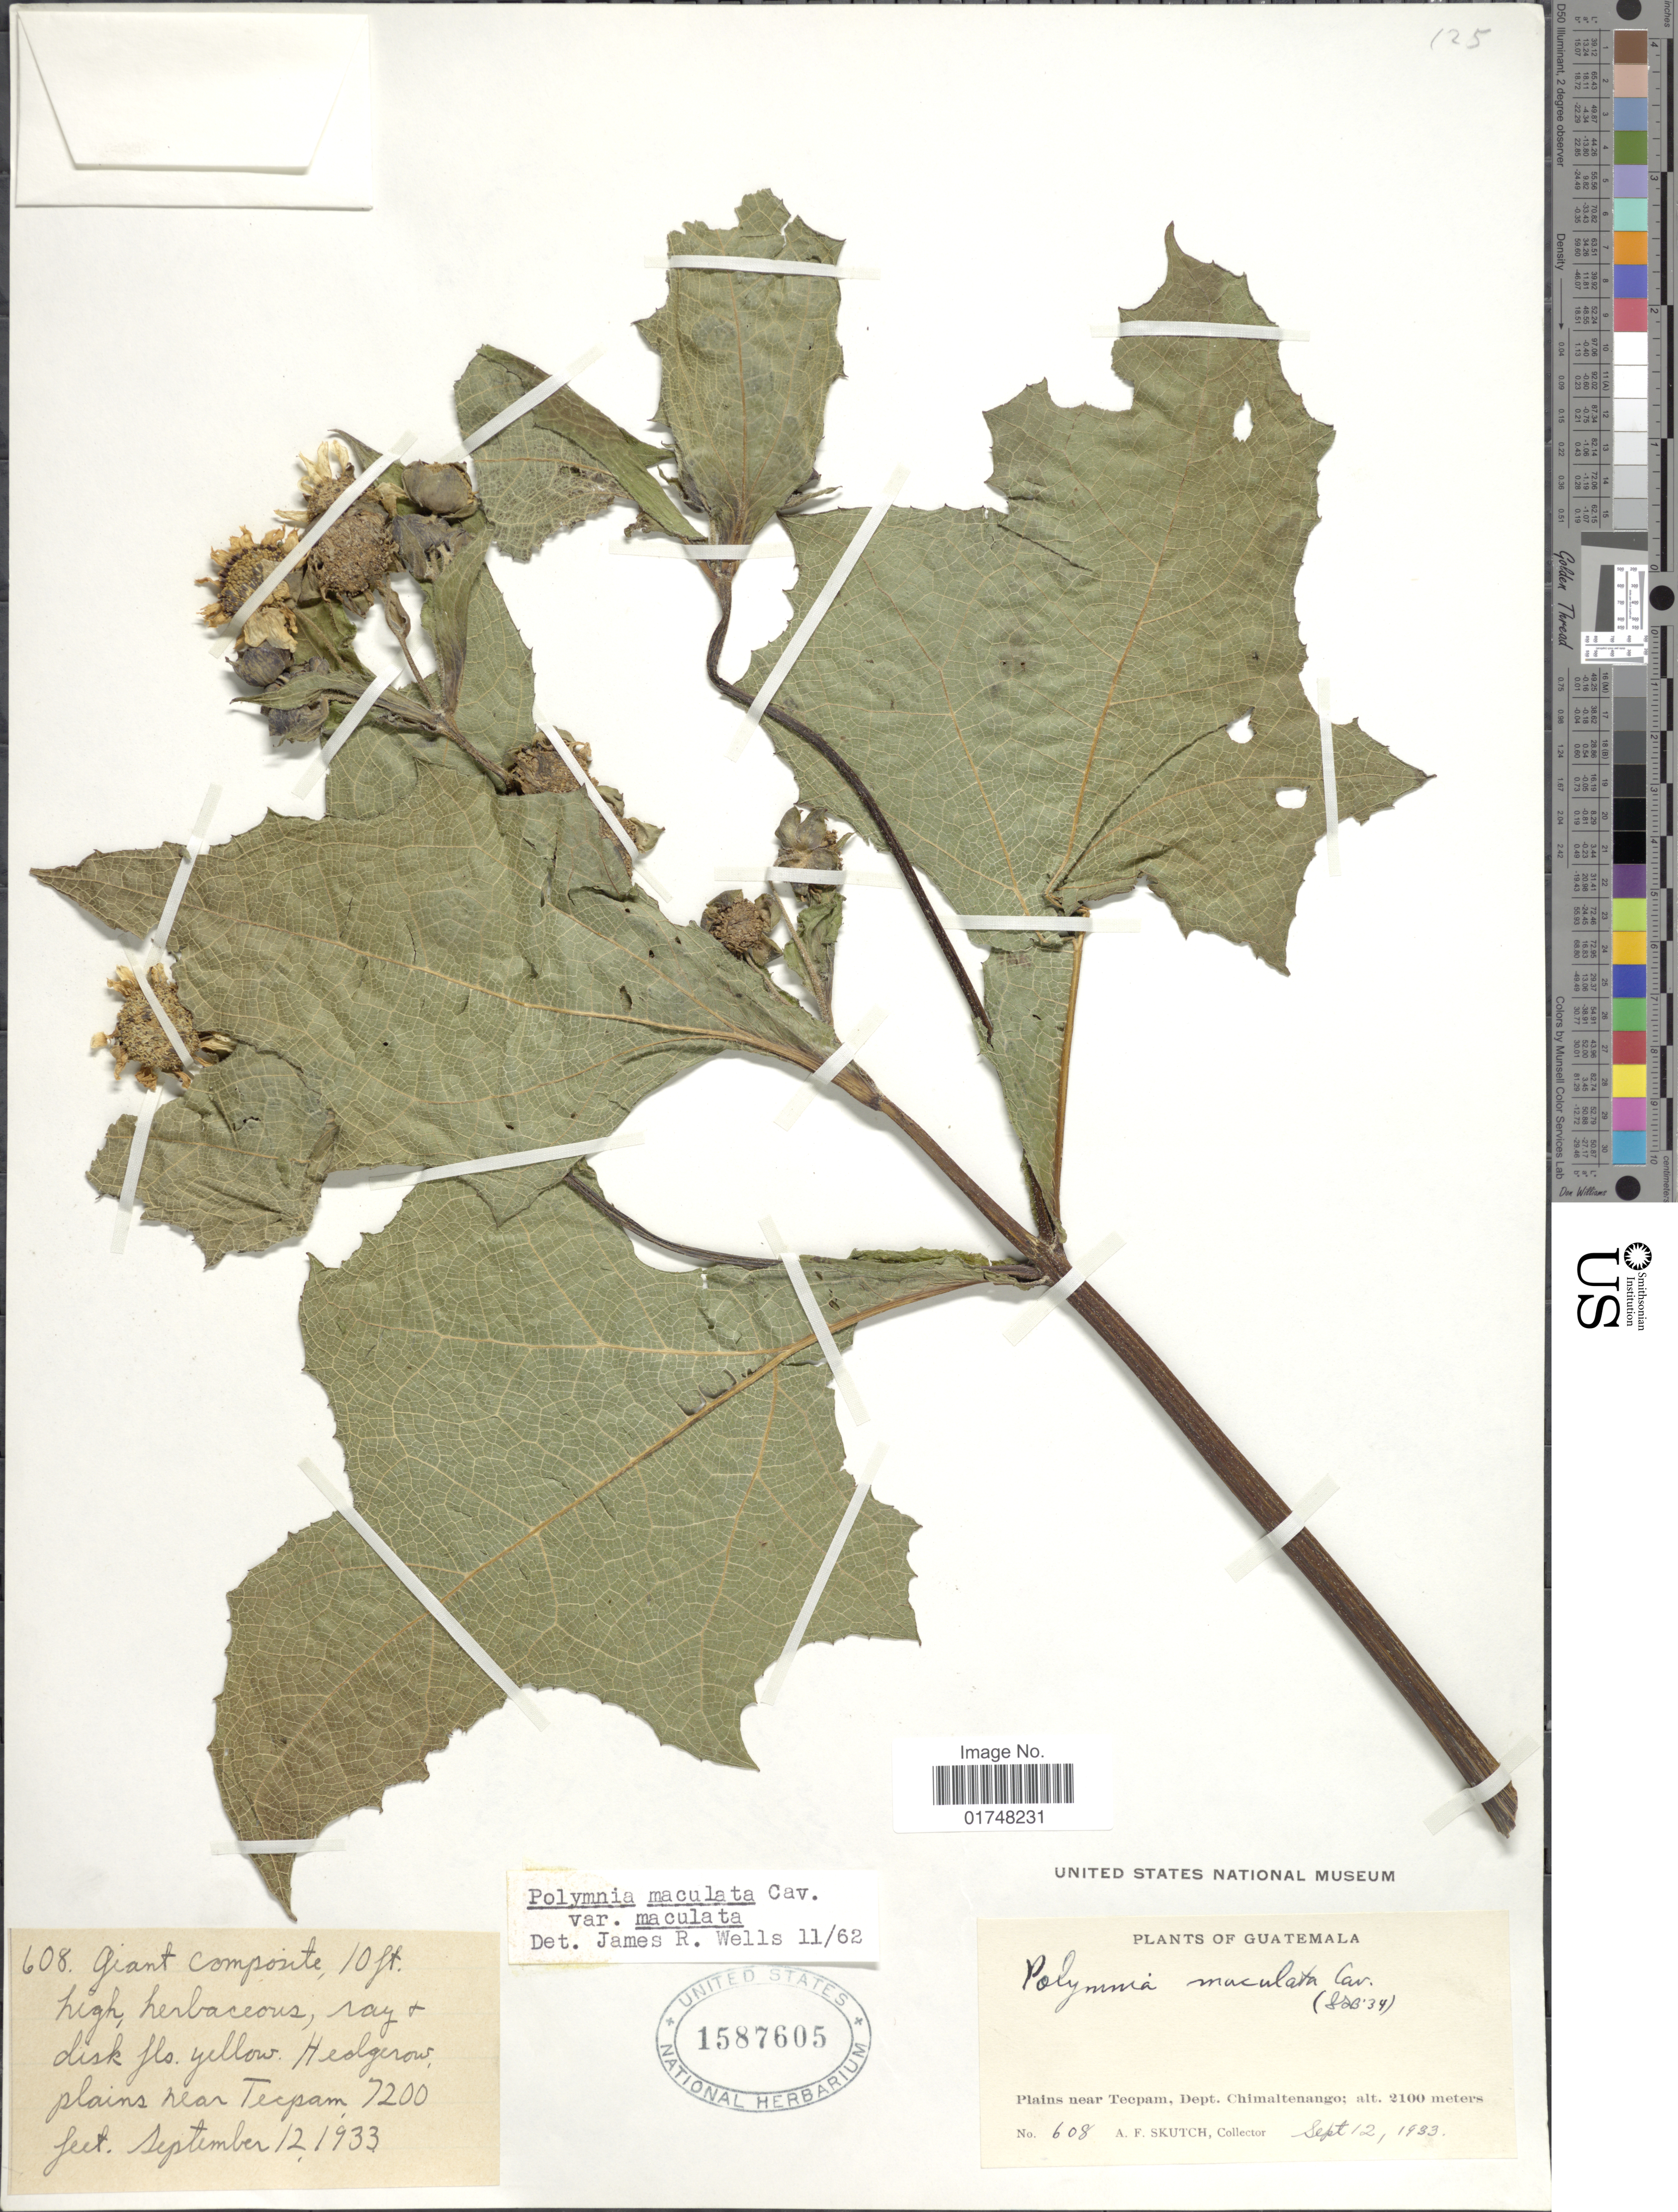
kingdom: Plantae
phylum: Tracheophyta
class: Magnoliopsida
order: Asterales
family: Asteraceae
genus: Smallanthus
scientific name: Smallanthus maculatus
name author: (Cav.) H. Rob.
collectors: A. F. Skutch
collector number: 608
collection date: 1933-09-12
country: Guatemala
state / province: Chimaltenango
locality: Plains near Teepam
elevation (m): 2100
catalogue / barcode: US 1587605